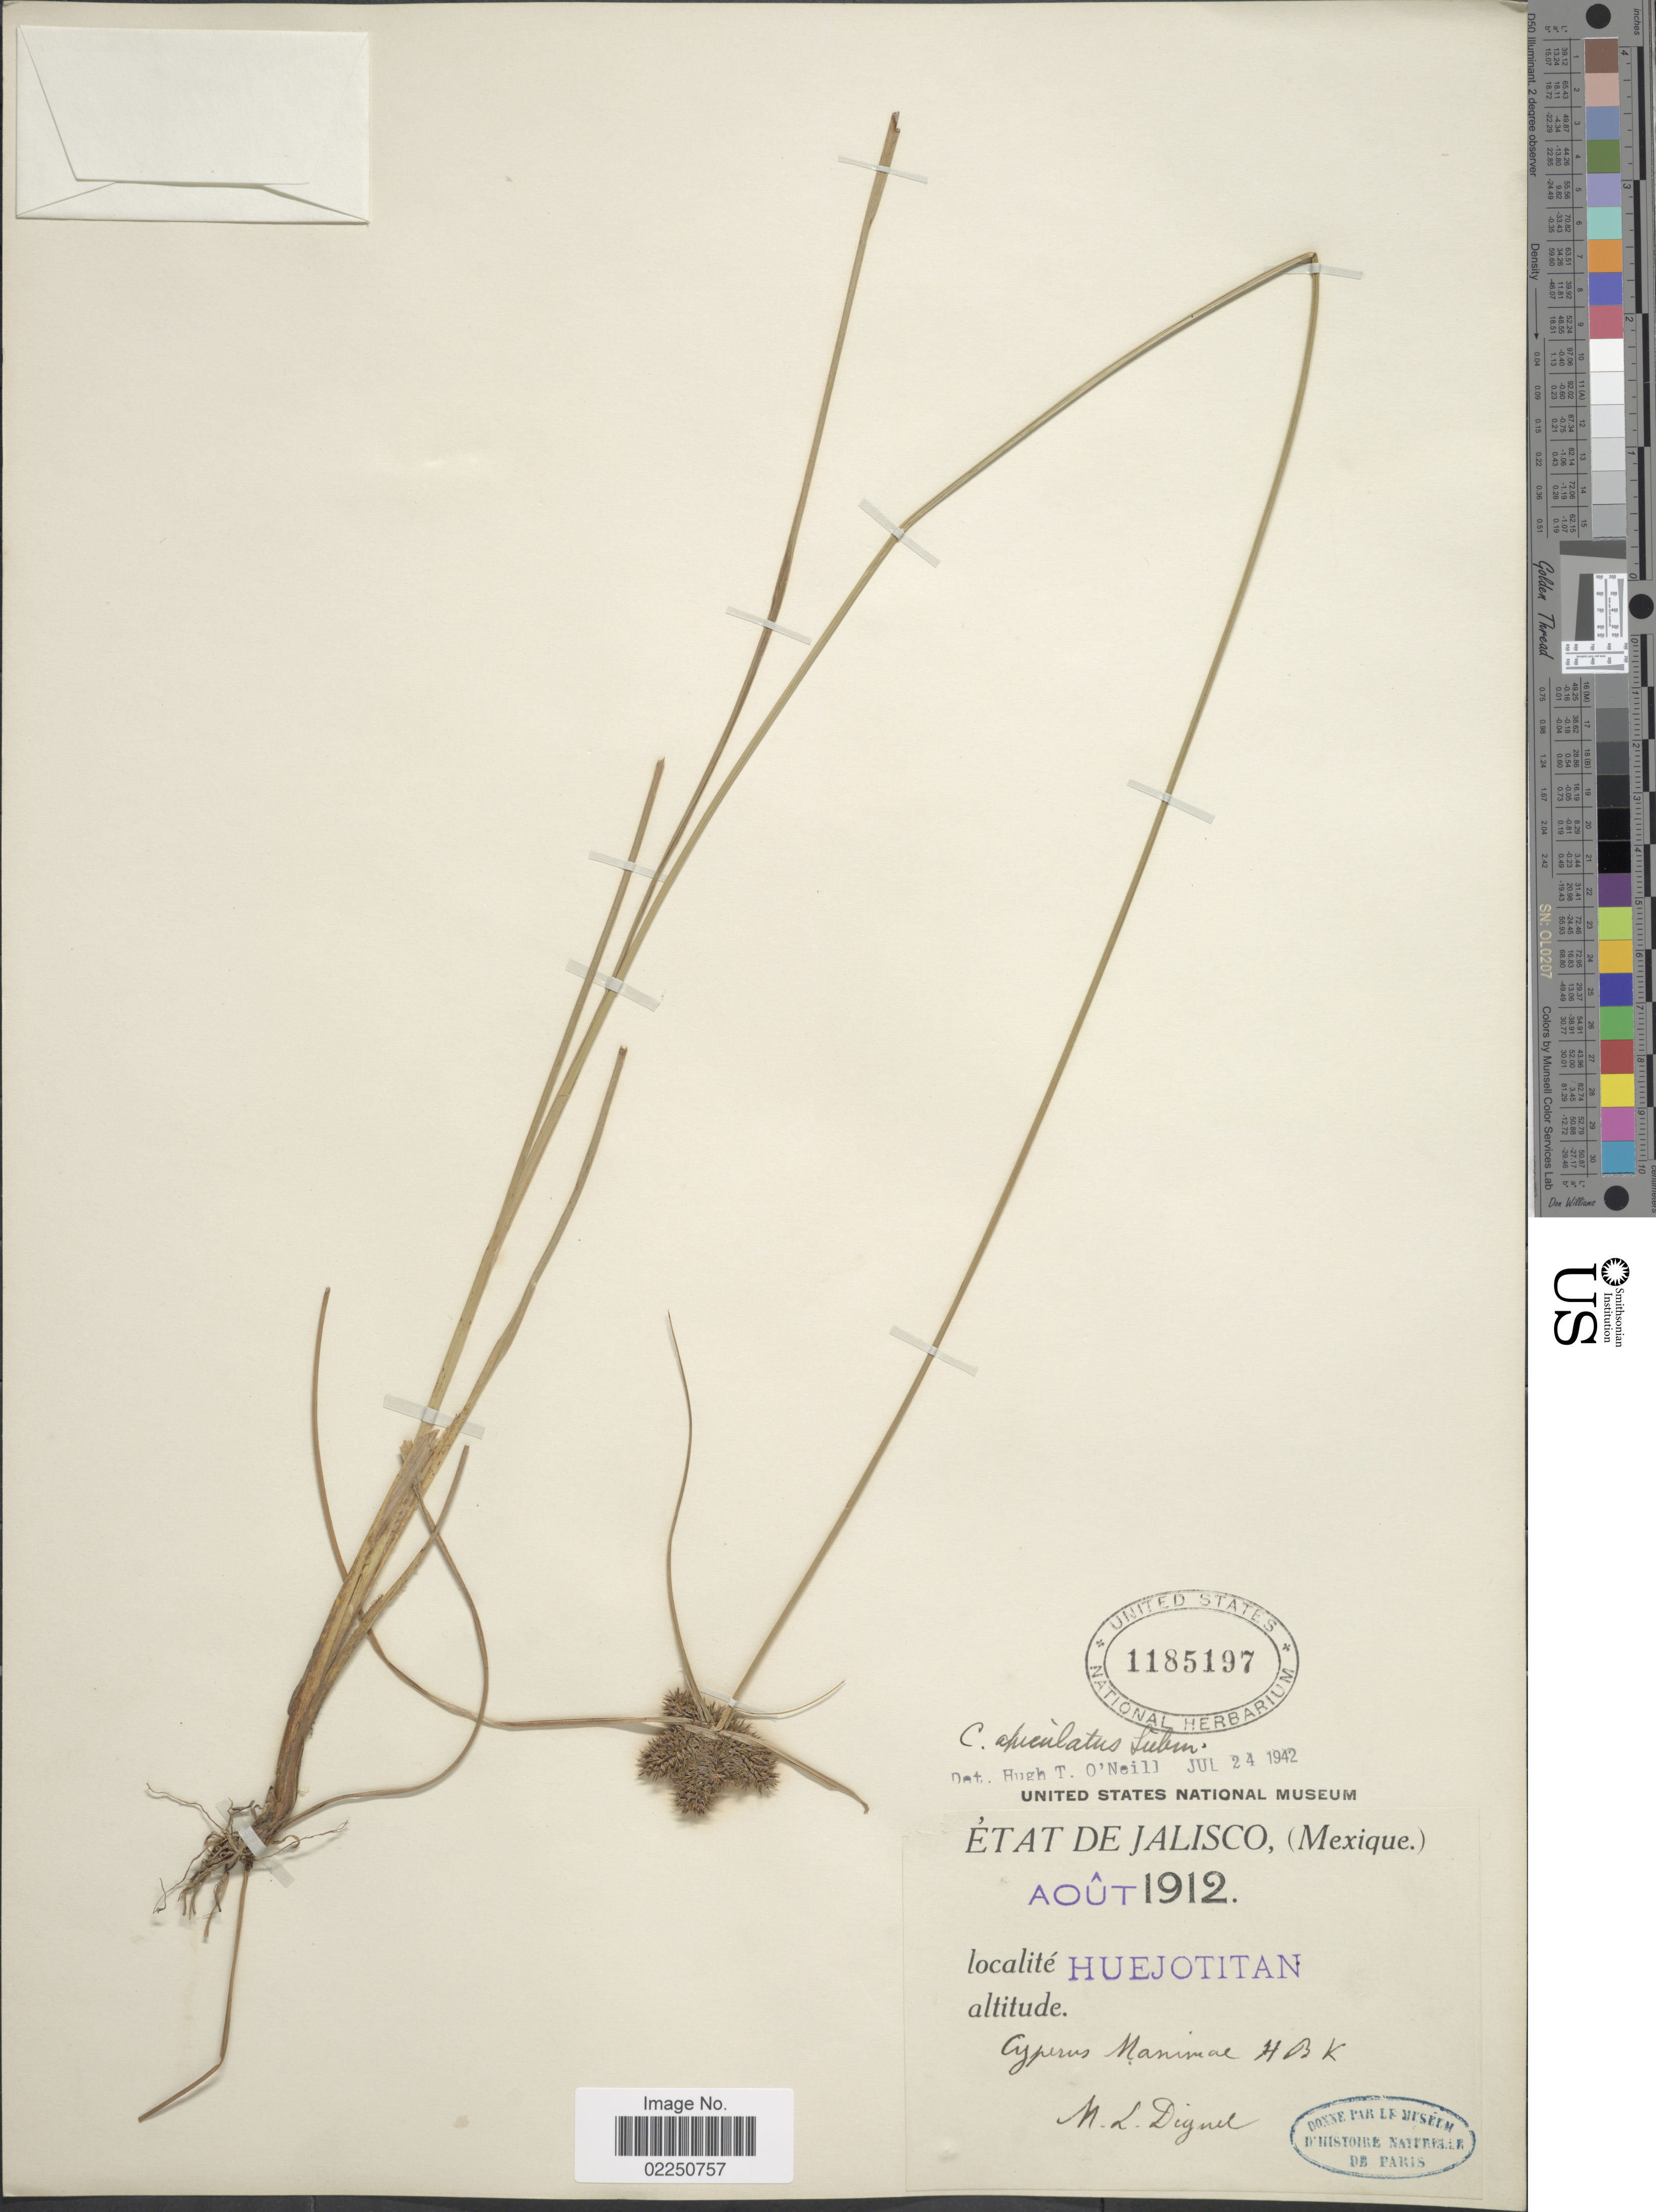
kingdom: Plantae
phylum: Tracheophyta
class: Liliopsida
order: Poales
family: Cyperaceae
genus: Cyperus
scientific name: Cyperus apiculatus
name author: Liebm.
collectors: M. L. Diguet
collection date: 1912-08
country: Mexico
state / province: Jalisco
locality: Mexique. Huejotitan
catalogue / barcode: US 1185197